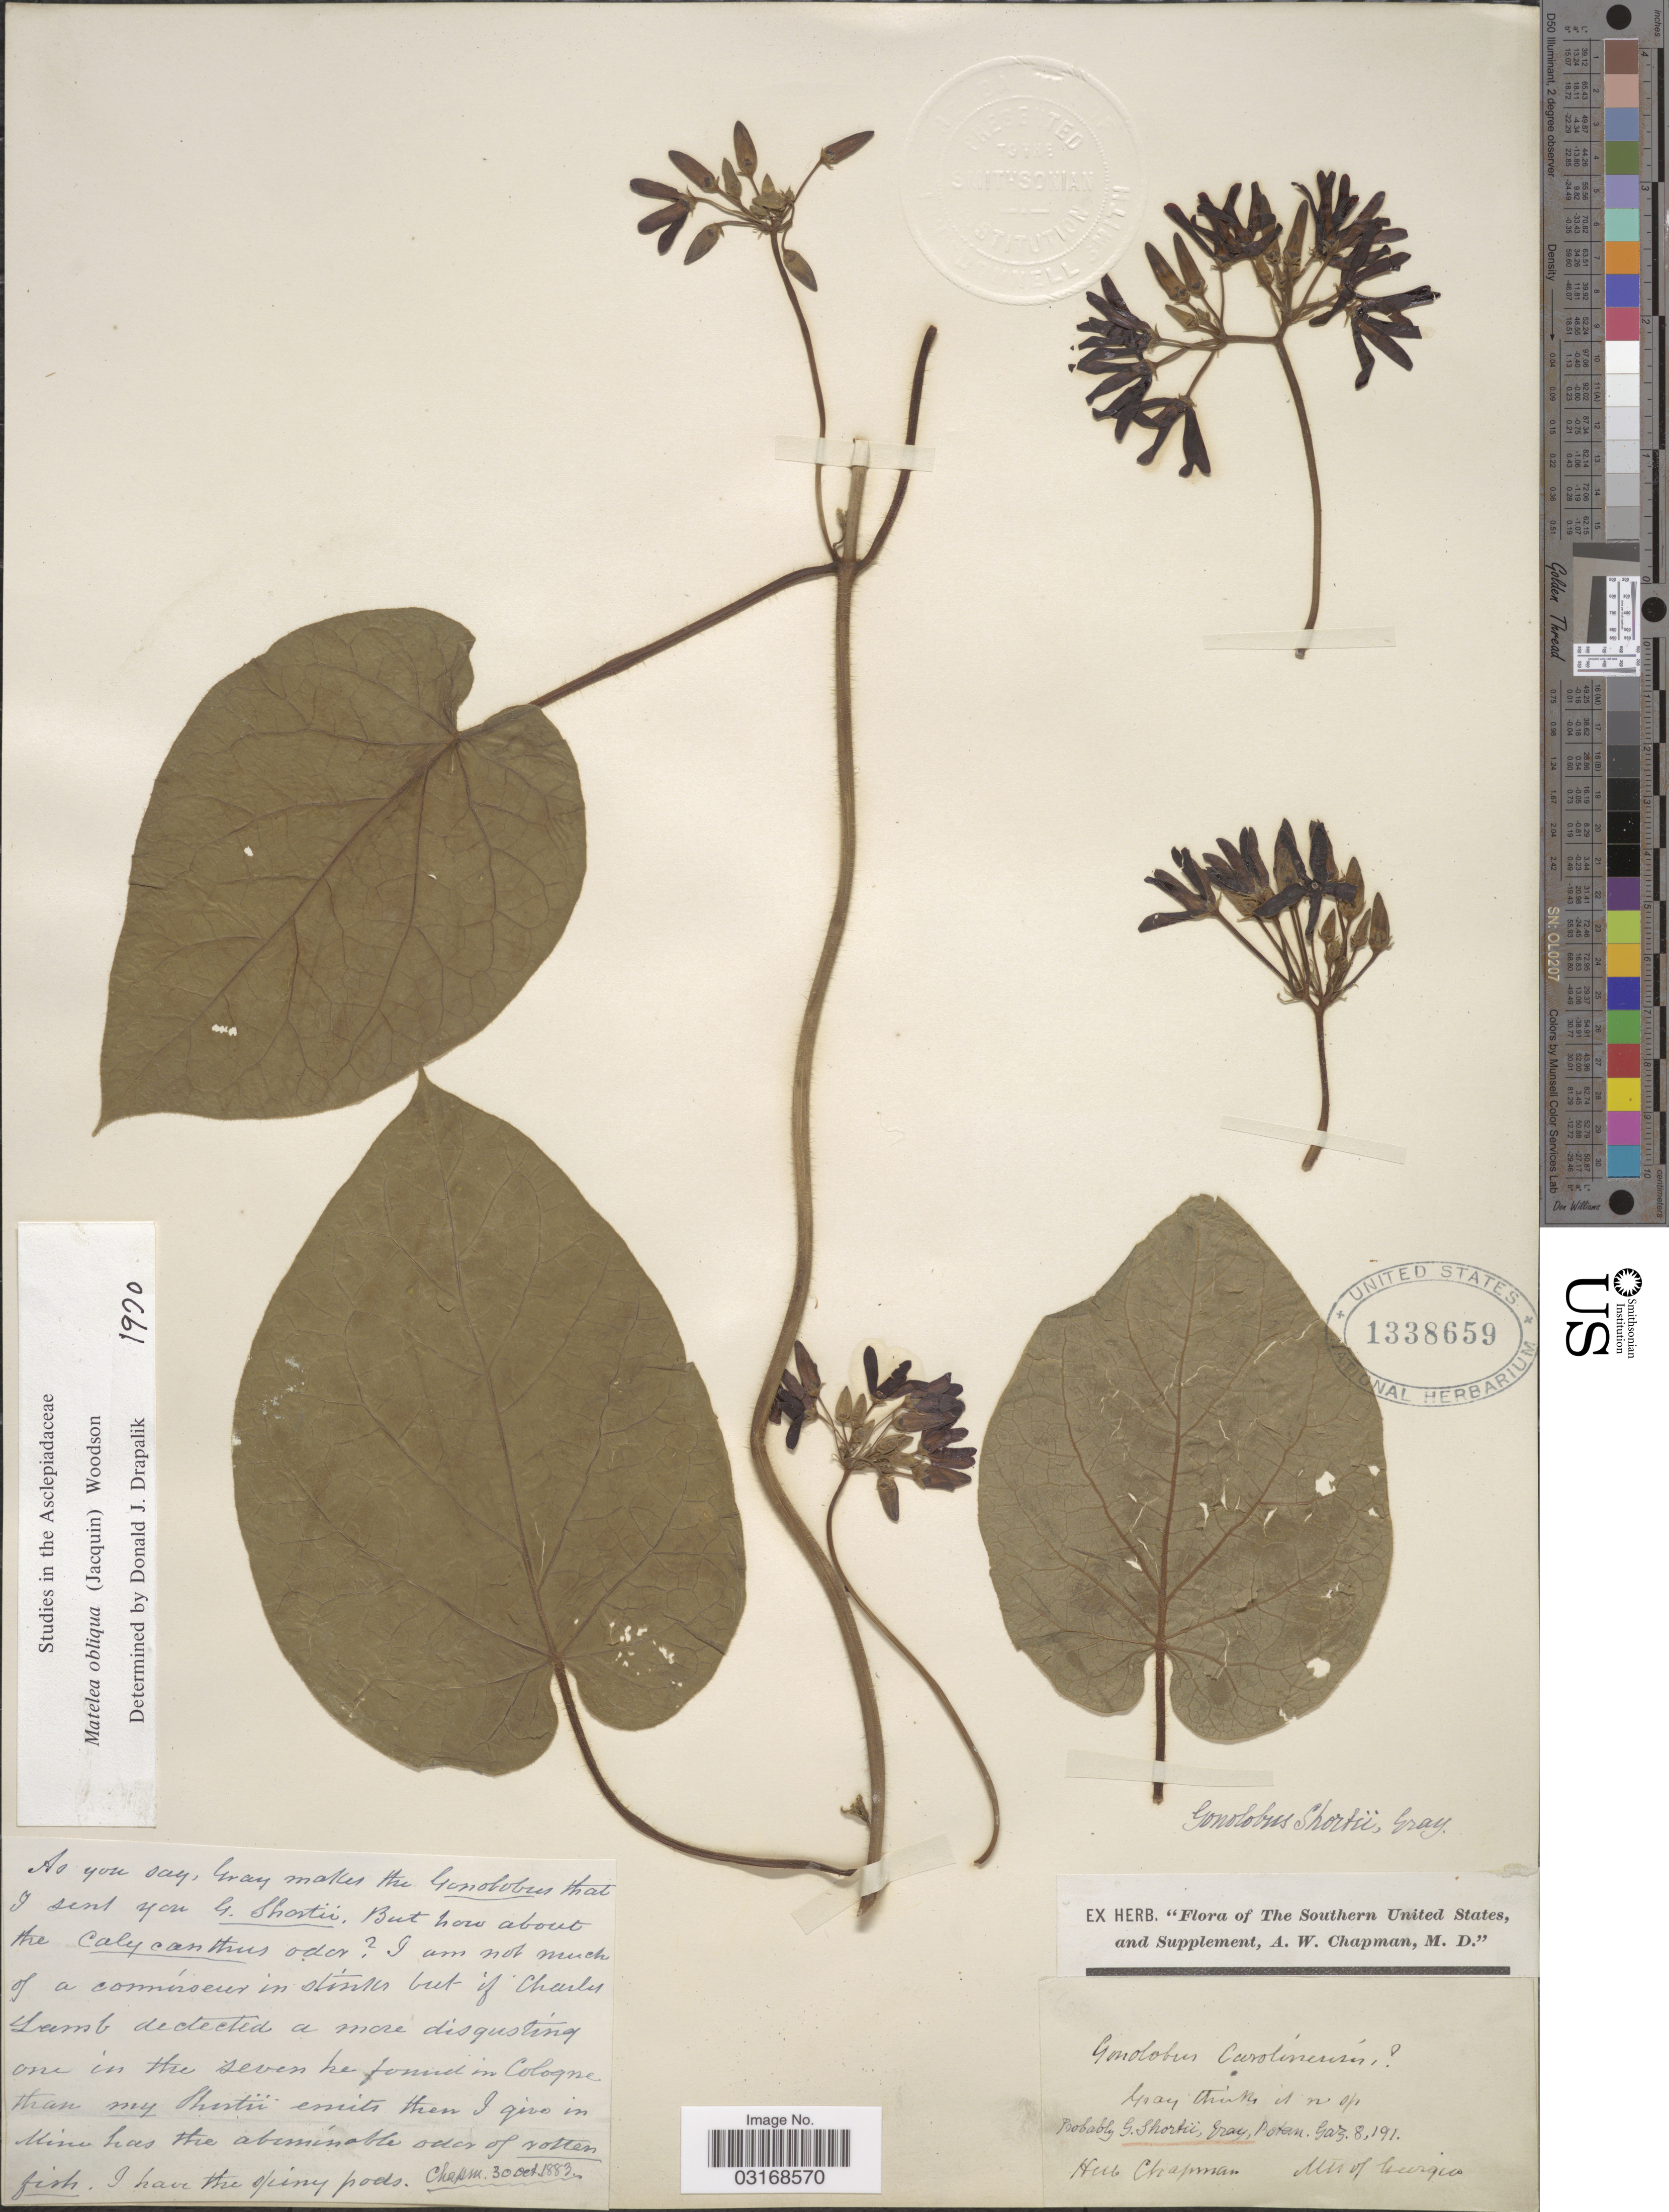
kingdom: Plantae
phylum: Tracheophyta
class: Magnoliopsida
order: Gentianales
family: Apocynaceae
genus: Matelea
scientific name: Matelea obliqua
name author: (Jacq.) Woodson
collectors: ex herb. A.W. Chapman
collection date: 1883-10-30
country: United States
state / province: Georgia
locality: Mts of Georgia.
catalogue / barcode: US 1338659